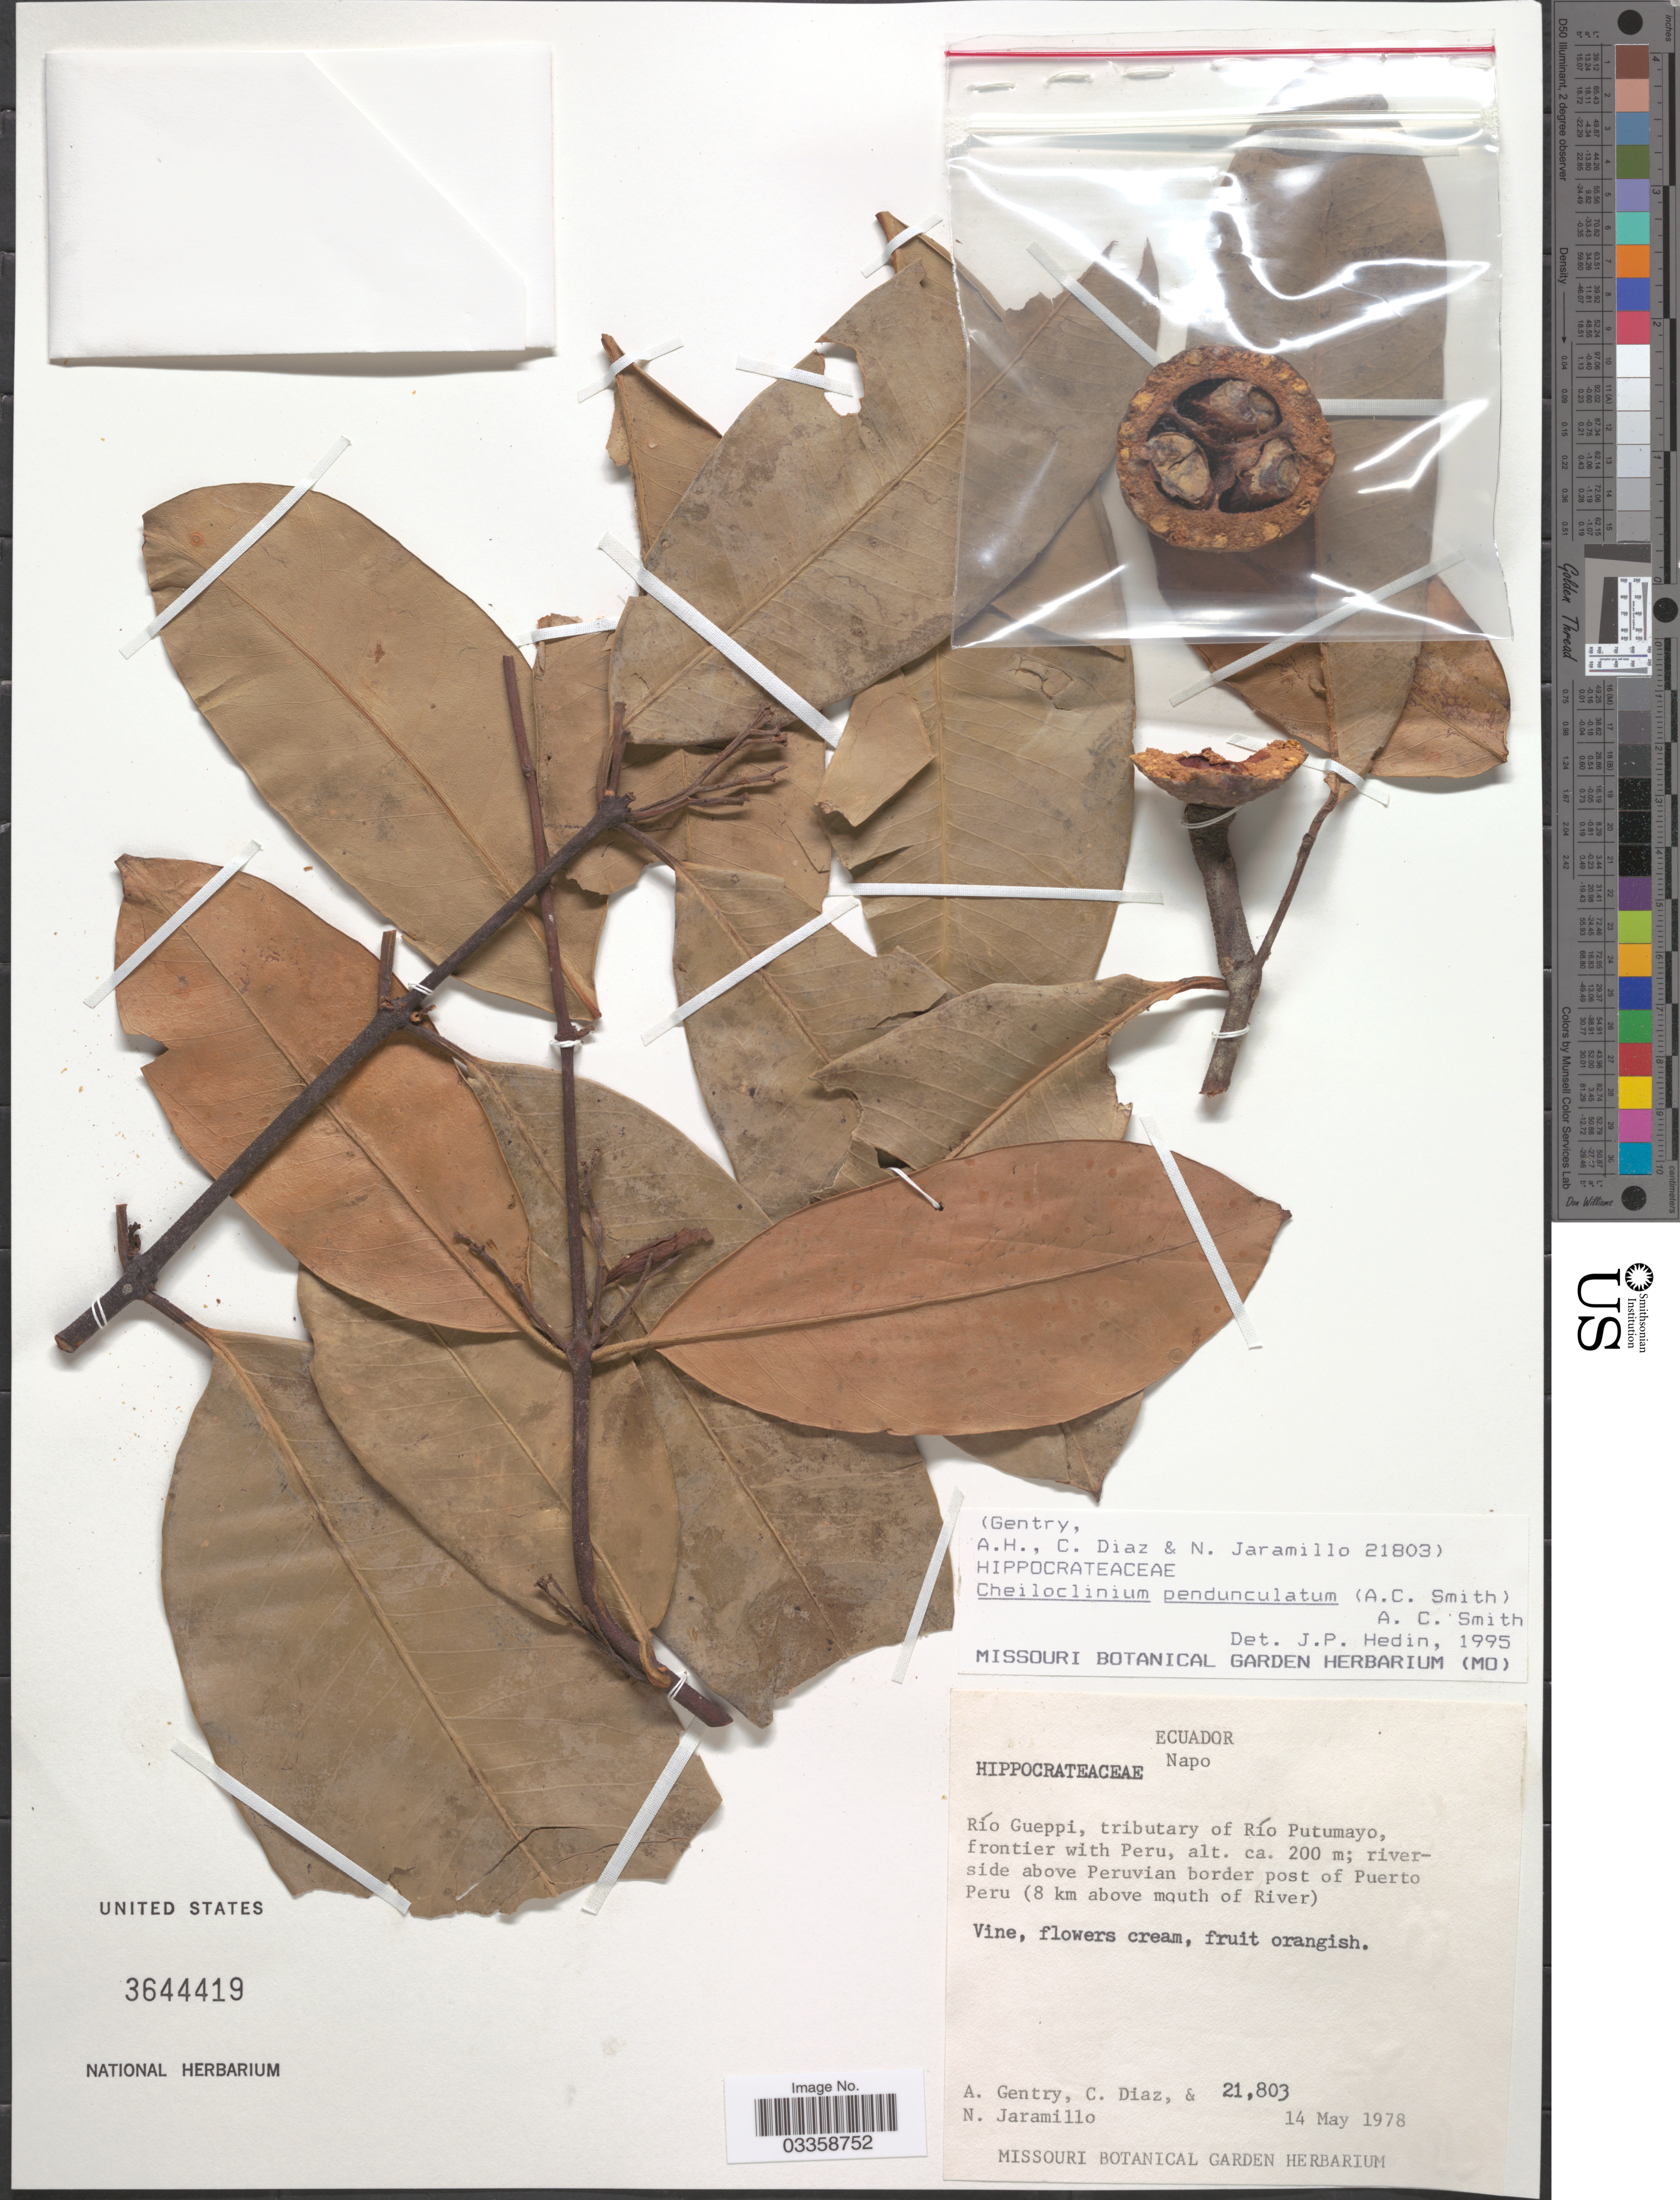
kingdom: Plantae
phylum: Tracheophyta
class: Magnoliopsida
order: Celastrales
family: Celastraceae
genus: Cheiloclinium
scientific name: Cheiloclinium pedunculatum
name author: (A.C. Sm.) A.C. Sm.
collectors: A. H. Gentry, C. Díaz & N. Jaramillo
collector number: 21803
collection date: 1978-05-14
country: Ecuador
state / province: Napo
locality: Río Gueppi, tributary of Río Putumayo, frontier with Peru, riverside above Peruvian border post of Puerto Peru (8 km above mouth of River).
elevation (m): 200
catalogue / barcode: US 3644419